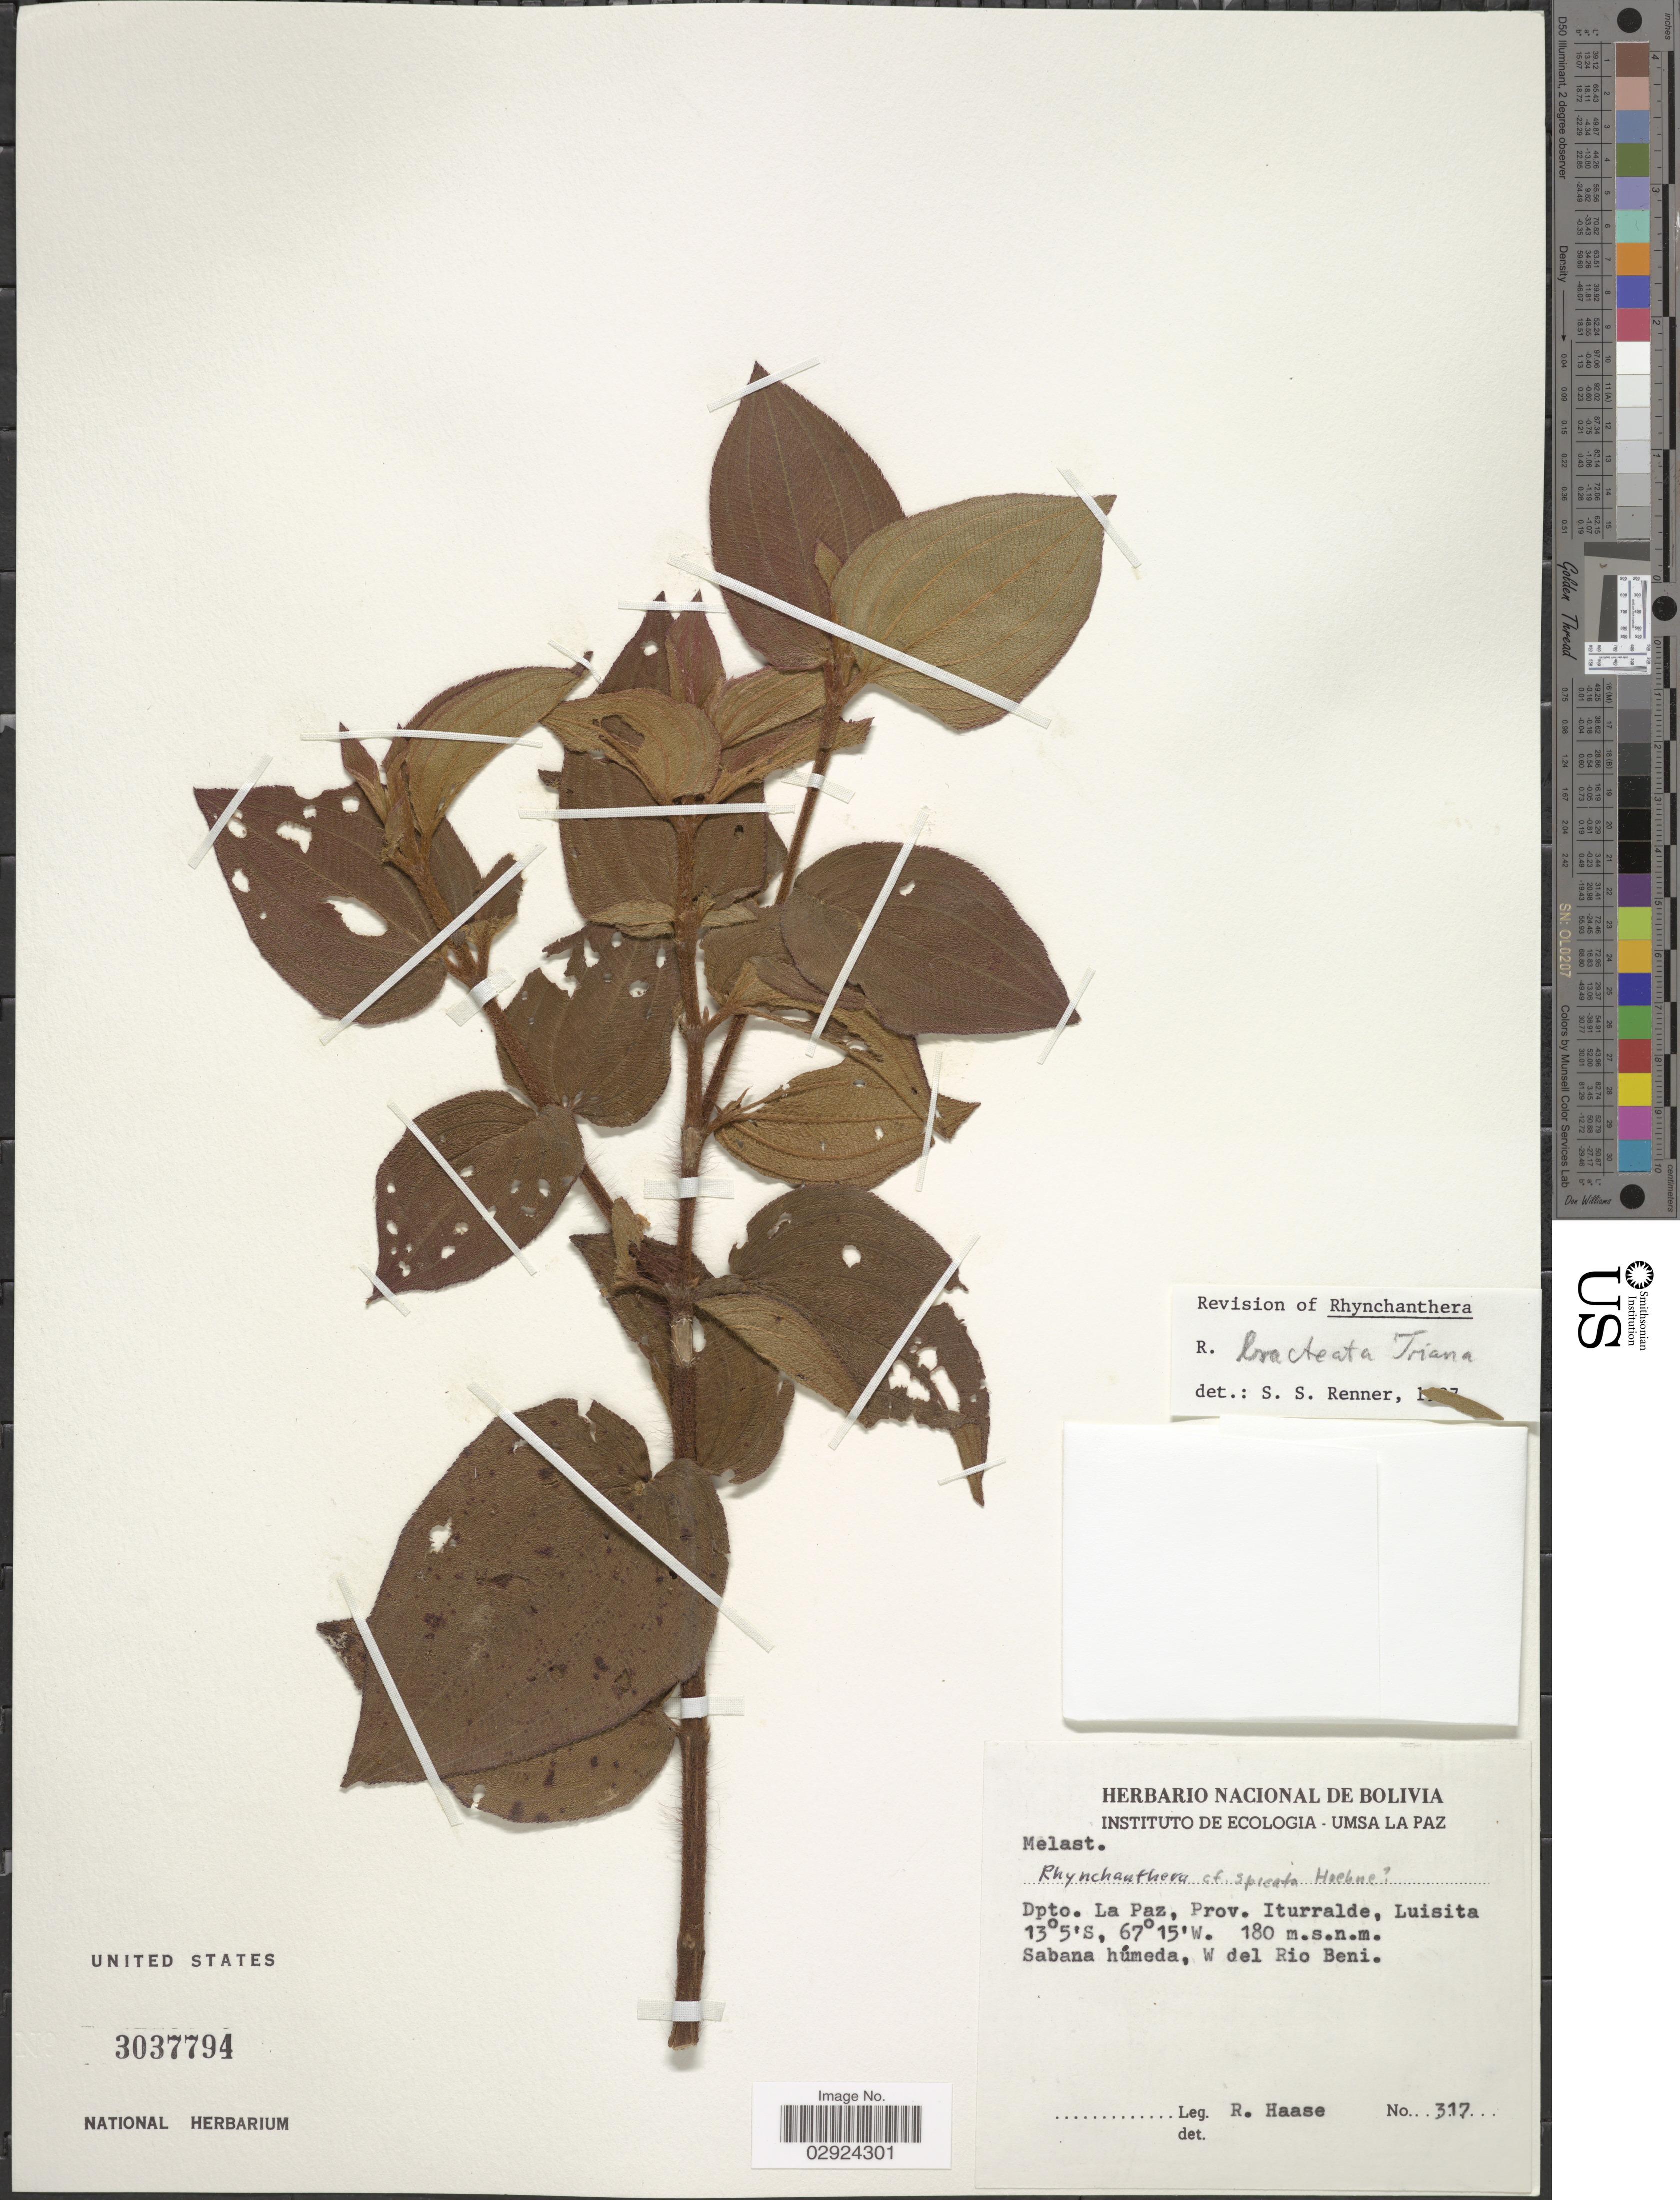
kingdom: Plantae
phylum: Tracheophyta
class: Magnoliopsida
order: Myrtales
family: Melastomataceae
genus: Rhynchanthera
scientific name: Rhynchanthera bracteata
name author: Triana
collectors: R. Haase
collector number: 317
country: Bolivia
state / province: La Paz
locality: Dpto. La Paz, Prov. Iturralde, Luisita.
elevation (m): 180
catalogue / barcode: US 3037794